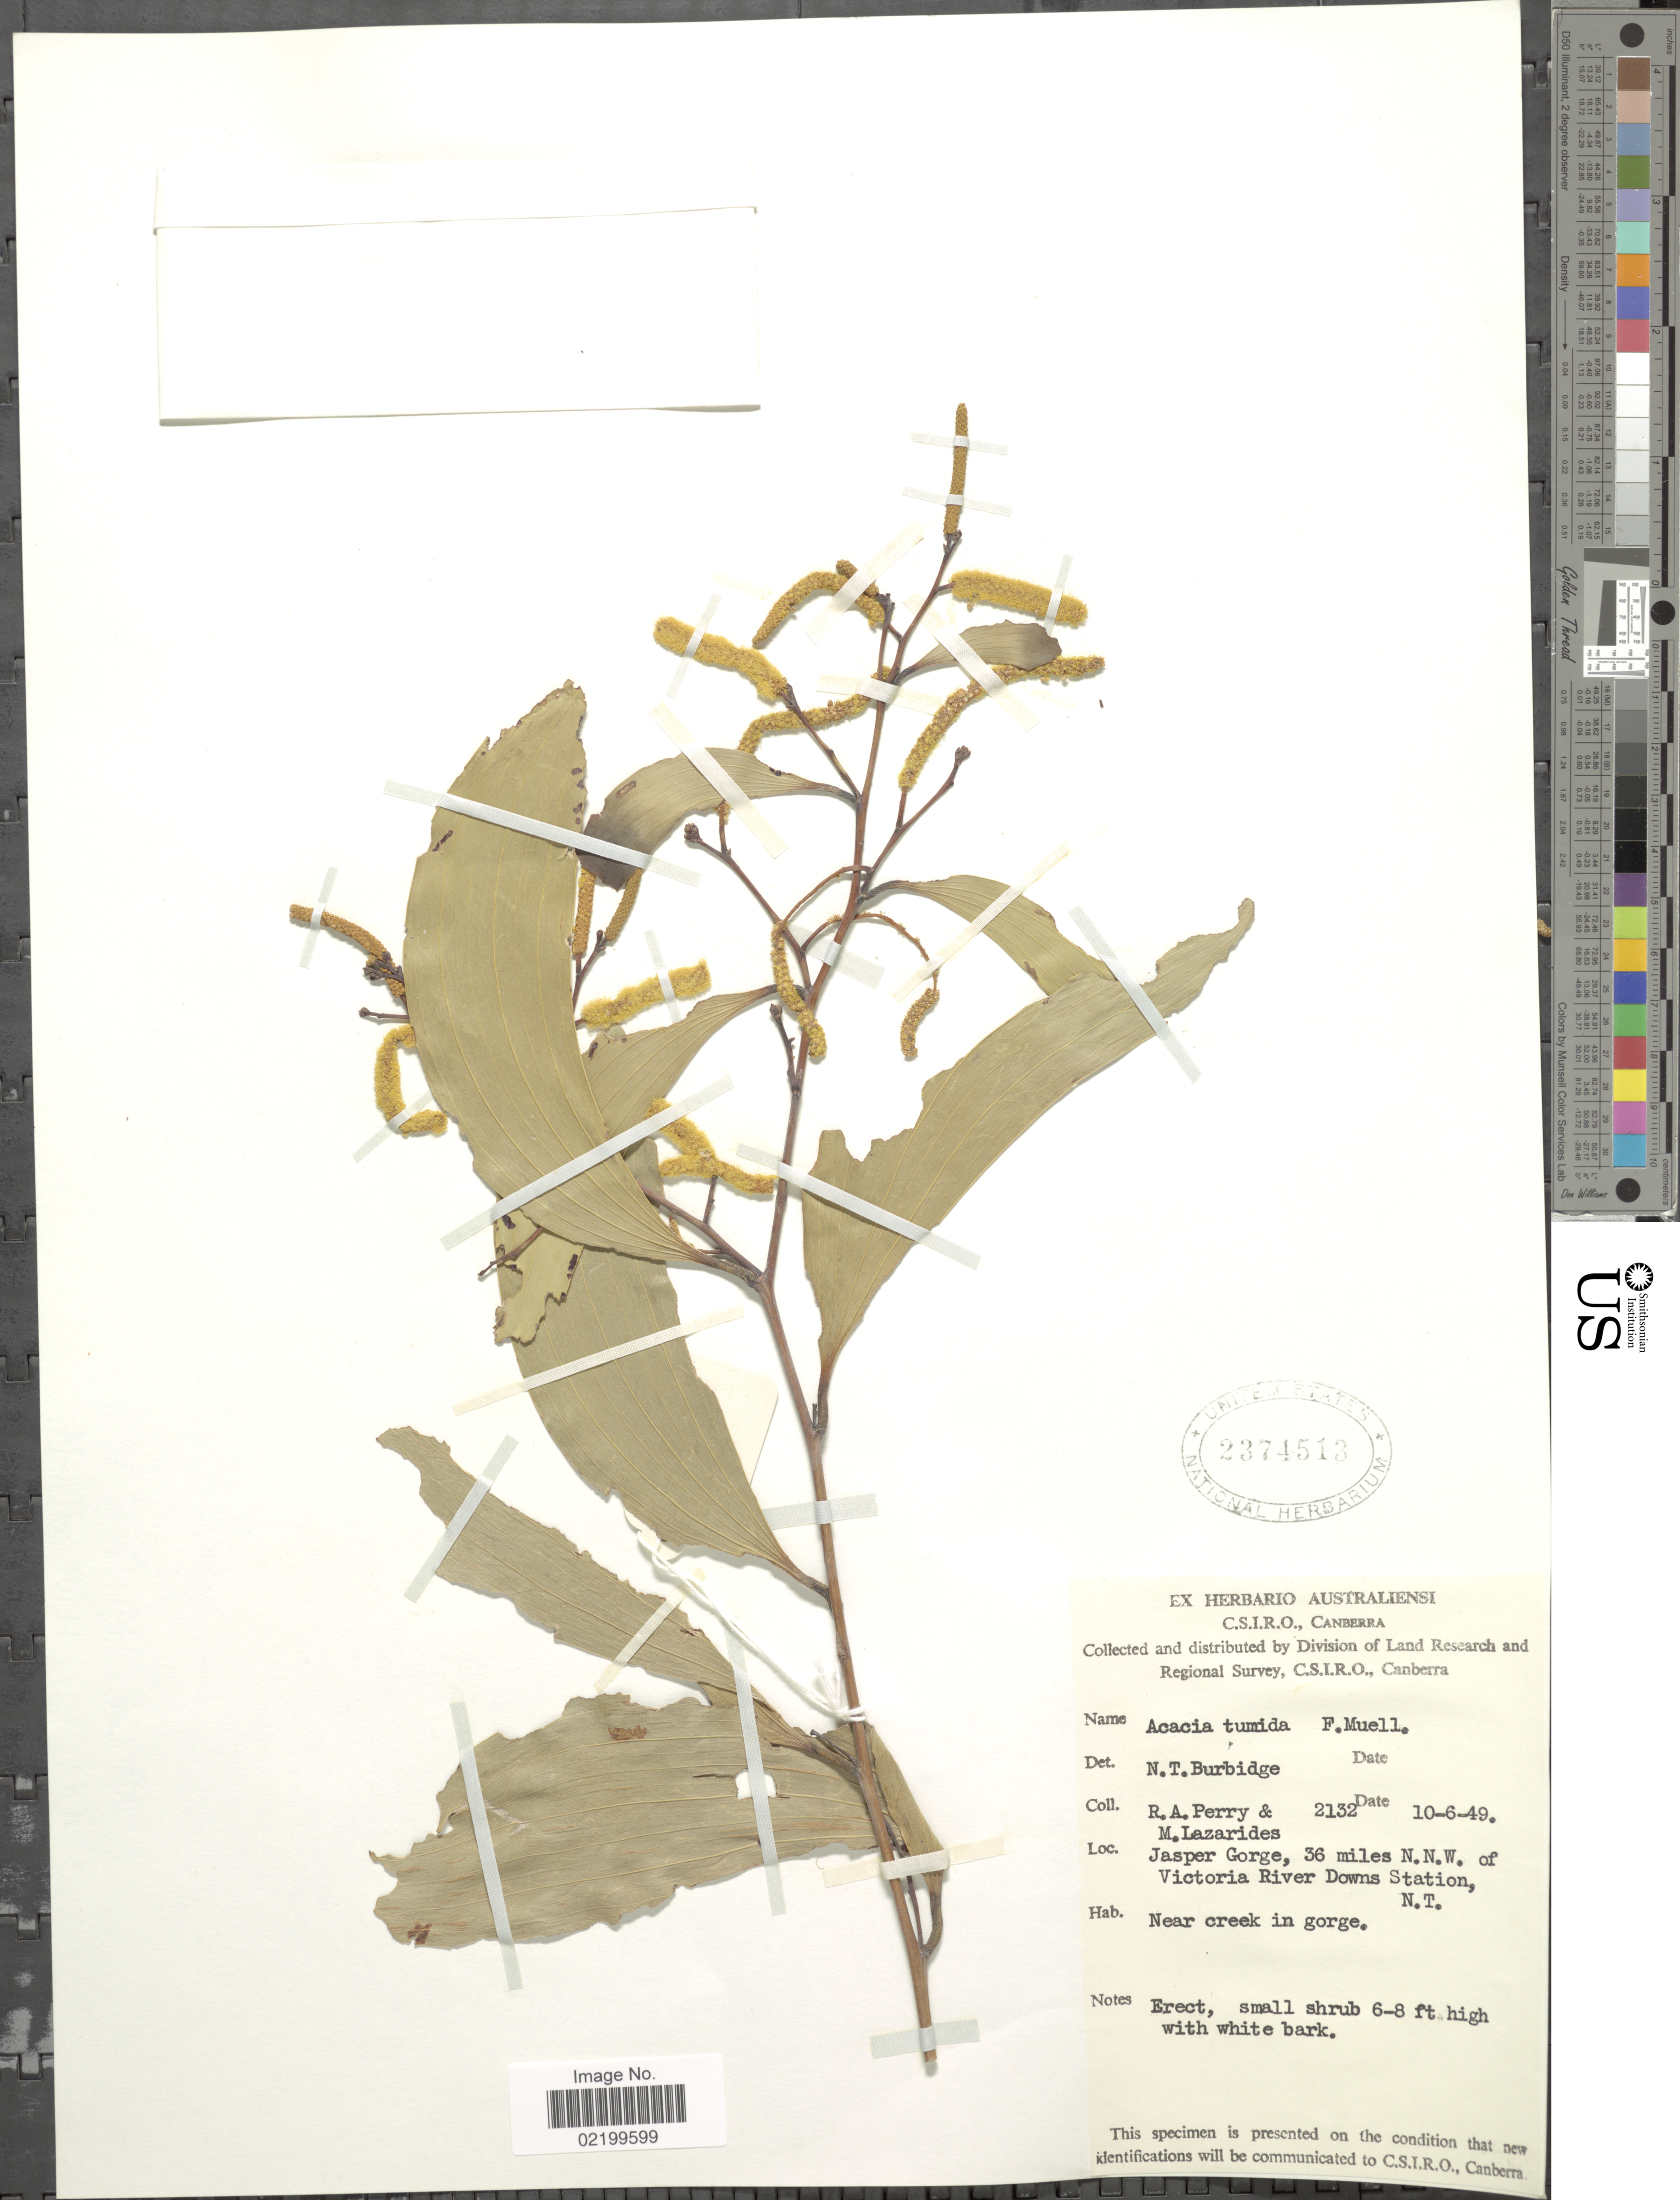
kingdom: Plantae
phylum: Tracheophyta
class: Magnoliopsida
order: Fabales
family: Fabaceae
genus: Acacia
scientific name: Acacia tumida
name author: Benth.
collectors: Perry, R. A. & M. Lazarides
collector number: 2132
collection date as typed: Transcribed d/m/y: 10/6/49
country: Australia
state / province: Northern Territory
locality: Jasper Gorge, 36 miles N.N.W. of Victoria River Downs Station, N.T.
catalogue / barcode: US 2374513